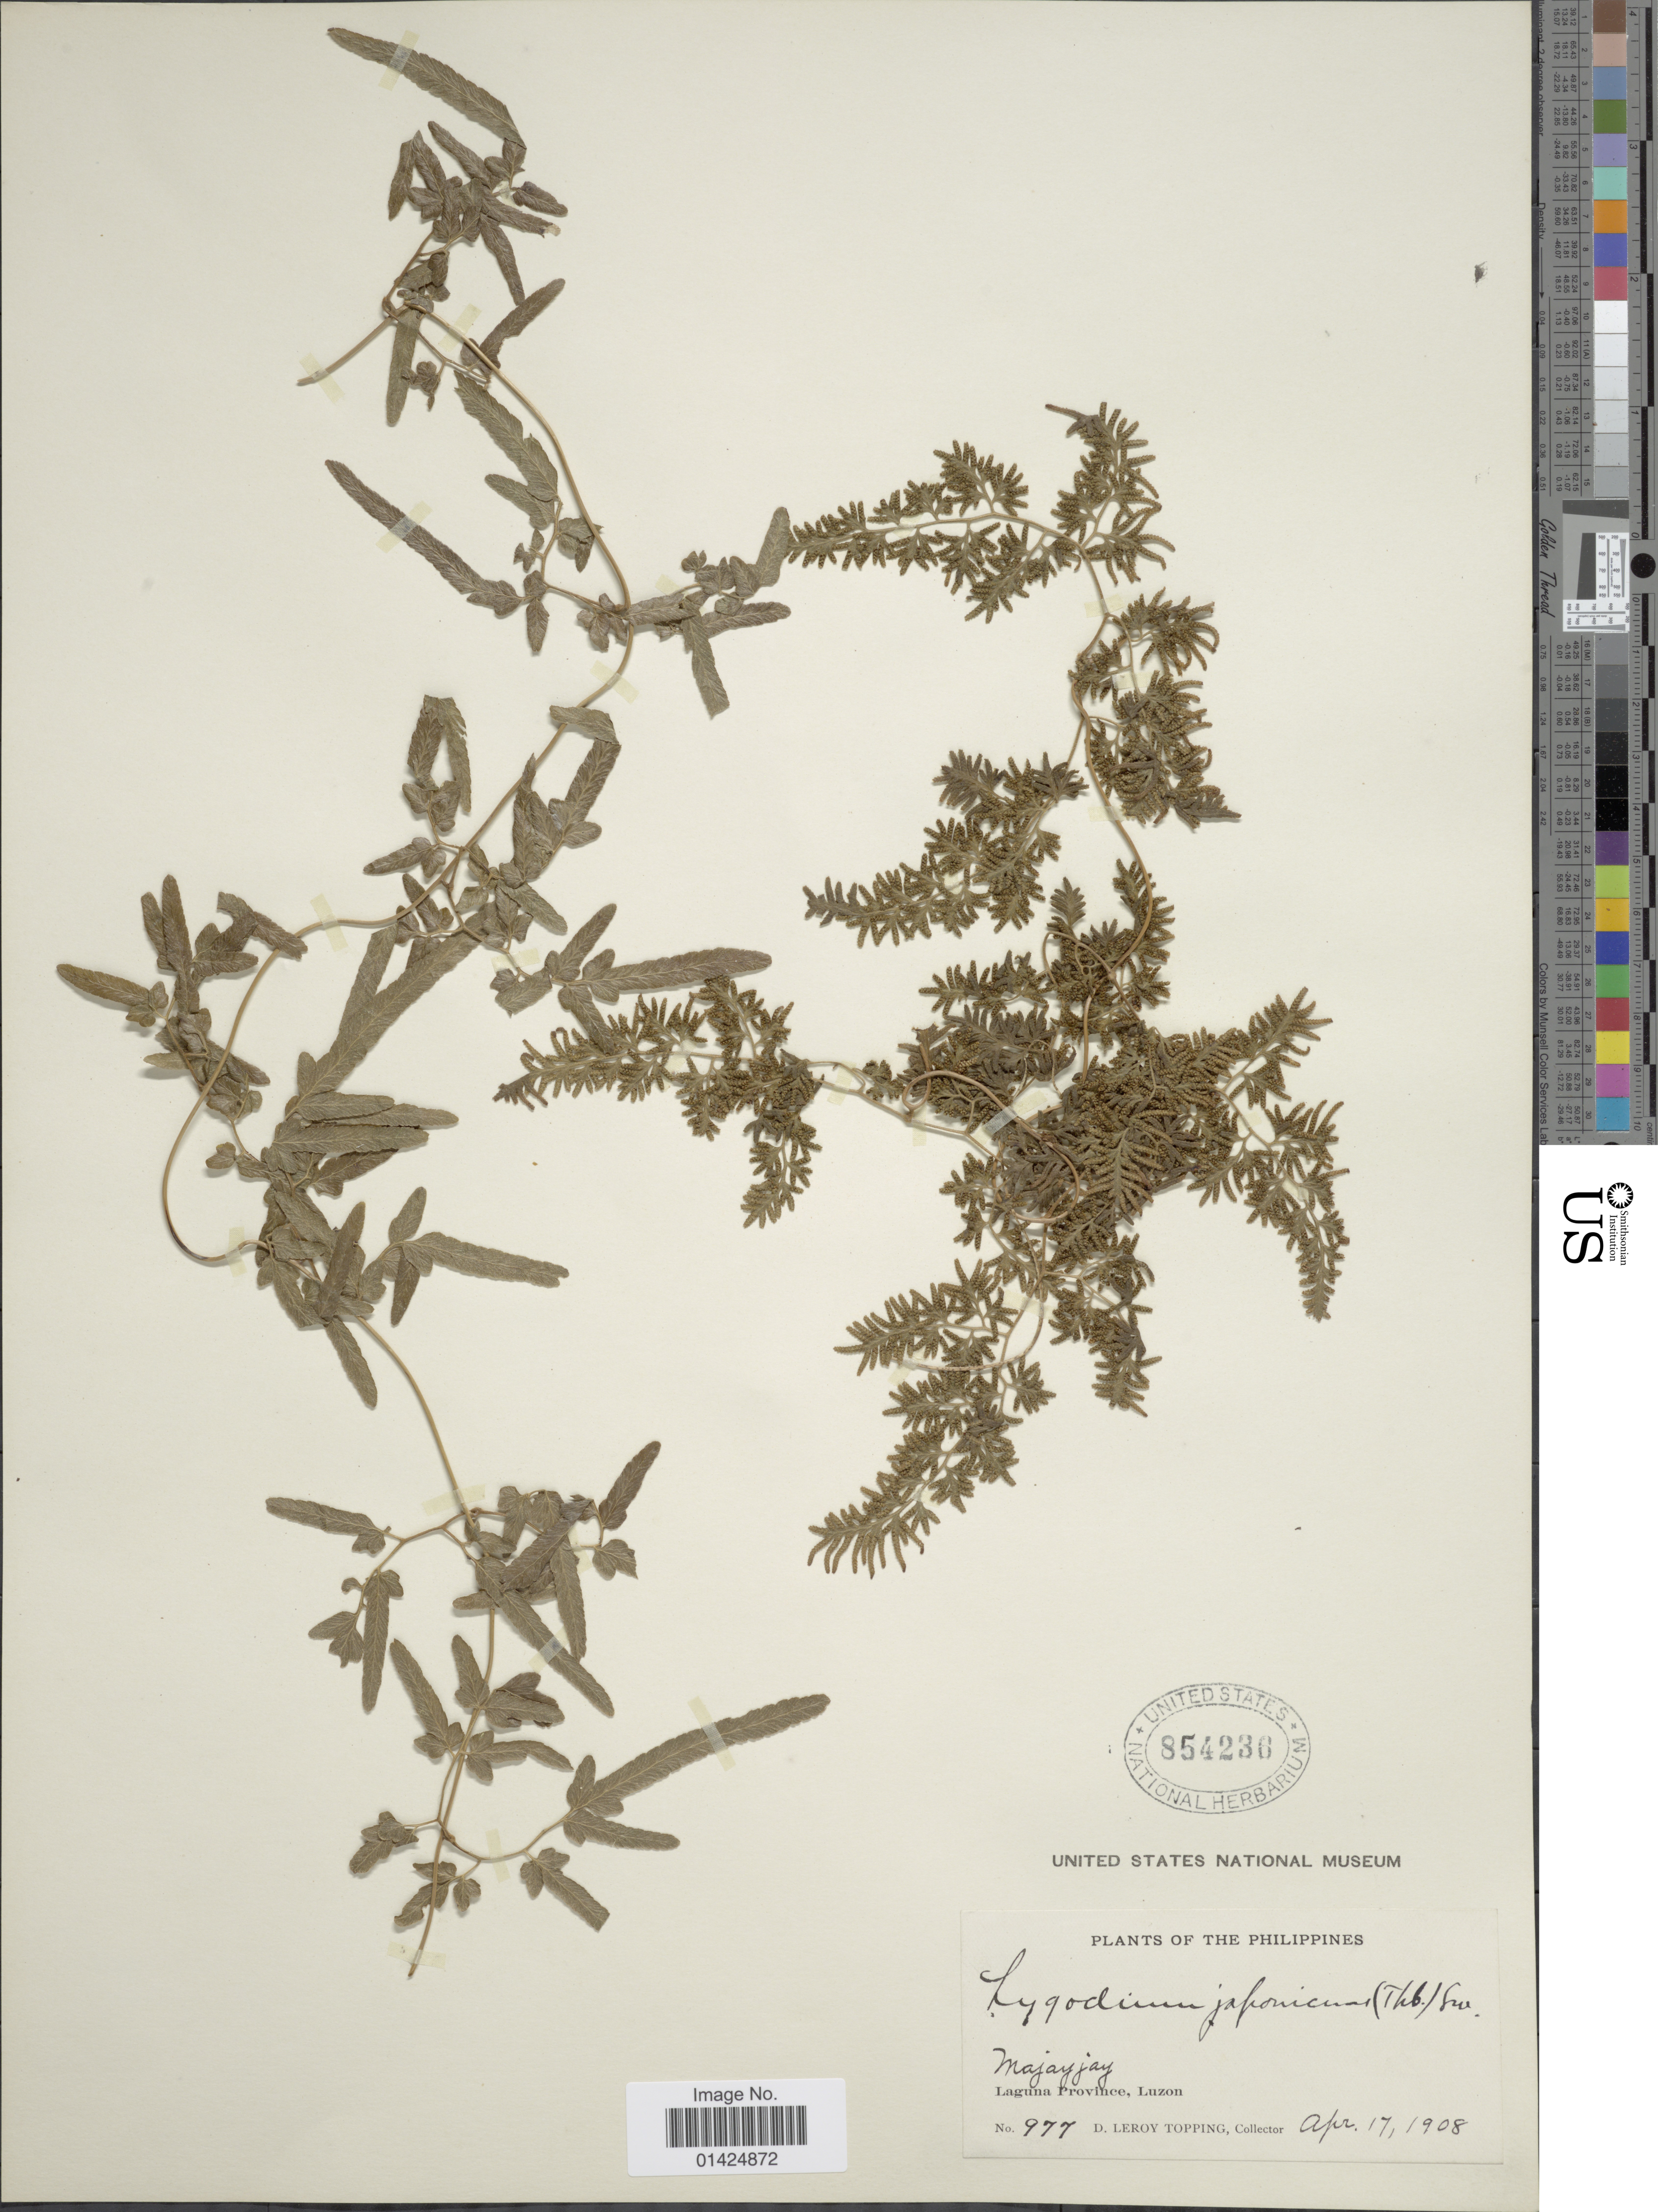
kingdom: Plantae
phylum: Tracheophyta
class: Polypodiopsida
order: Schizaeales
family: Lygodiaceae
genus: Lygodium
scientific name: Lygodium japonicum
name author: (Thunb.) Sw.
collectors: D. L. Topping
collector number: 977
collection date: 1908-04-17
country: Philippines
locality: Majayjay. Laguna Province, Luzon.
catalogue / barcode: US 854236